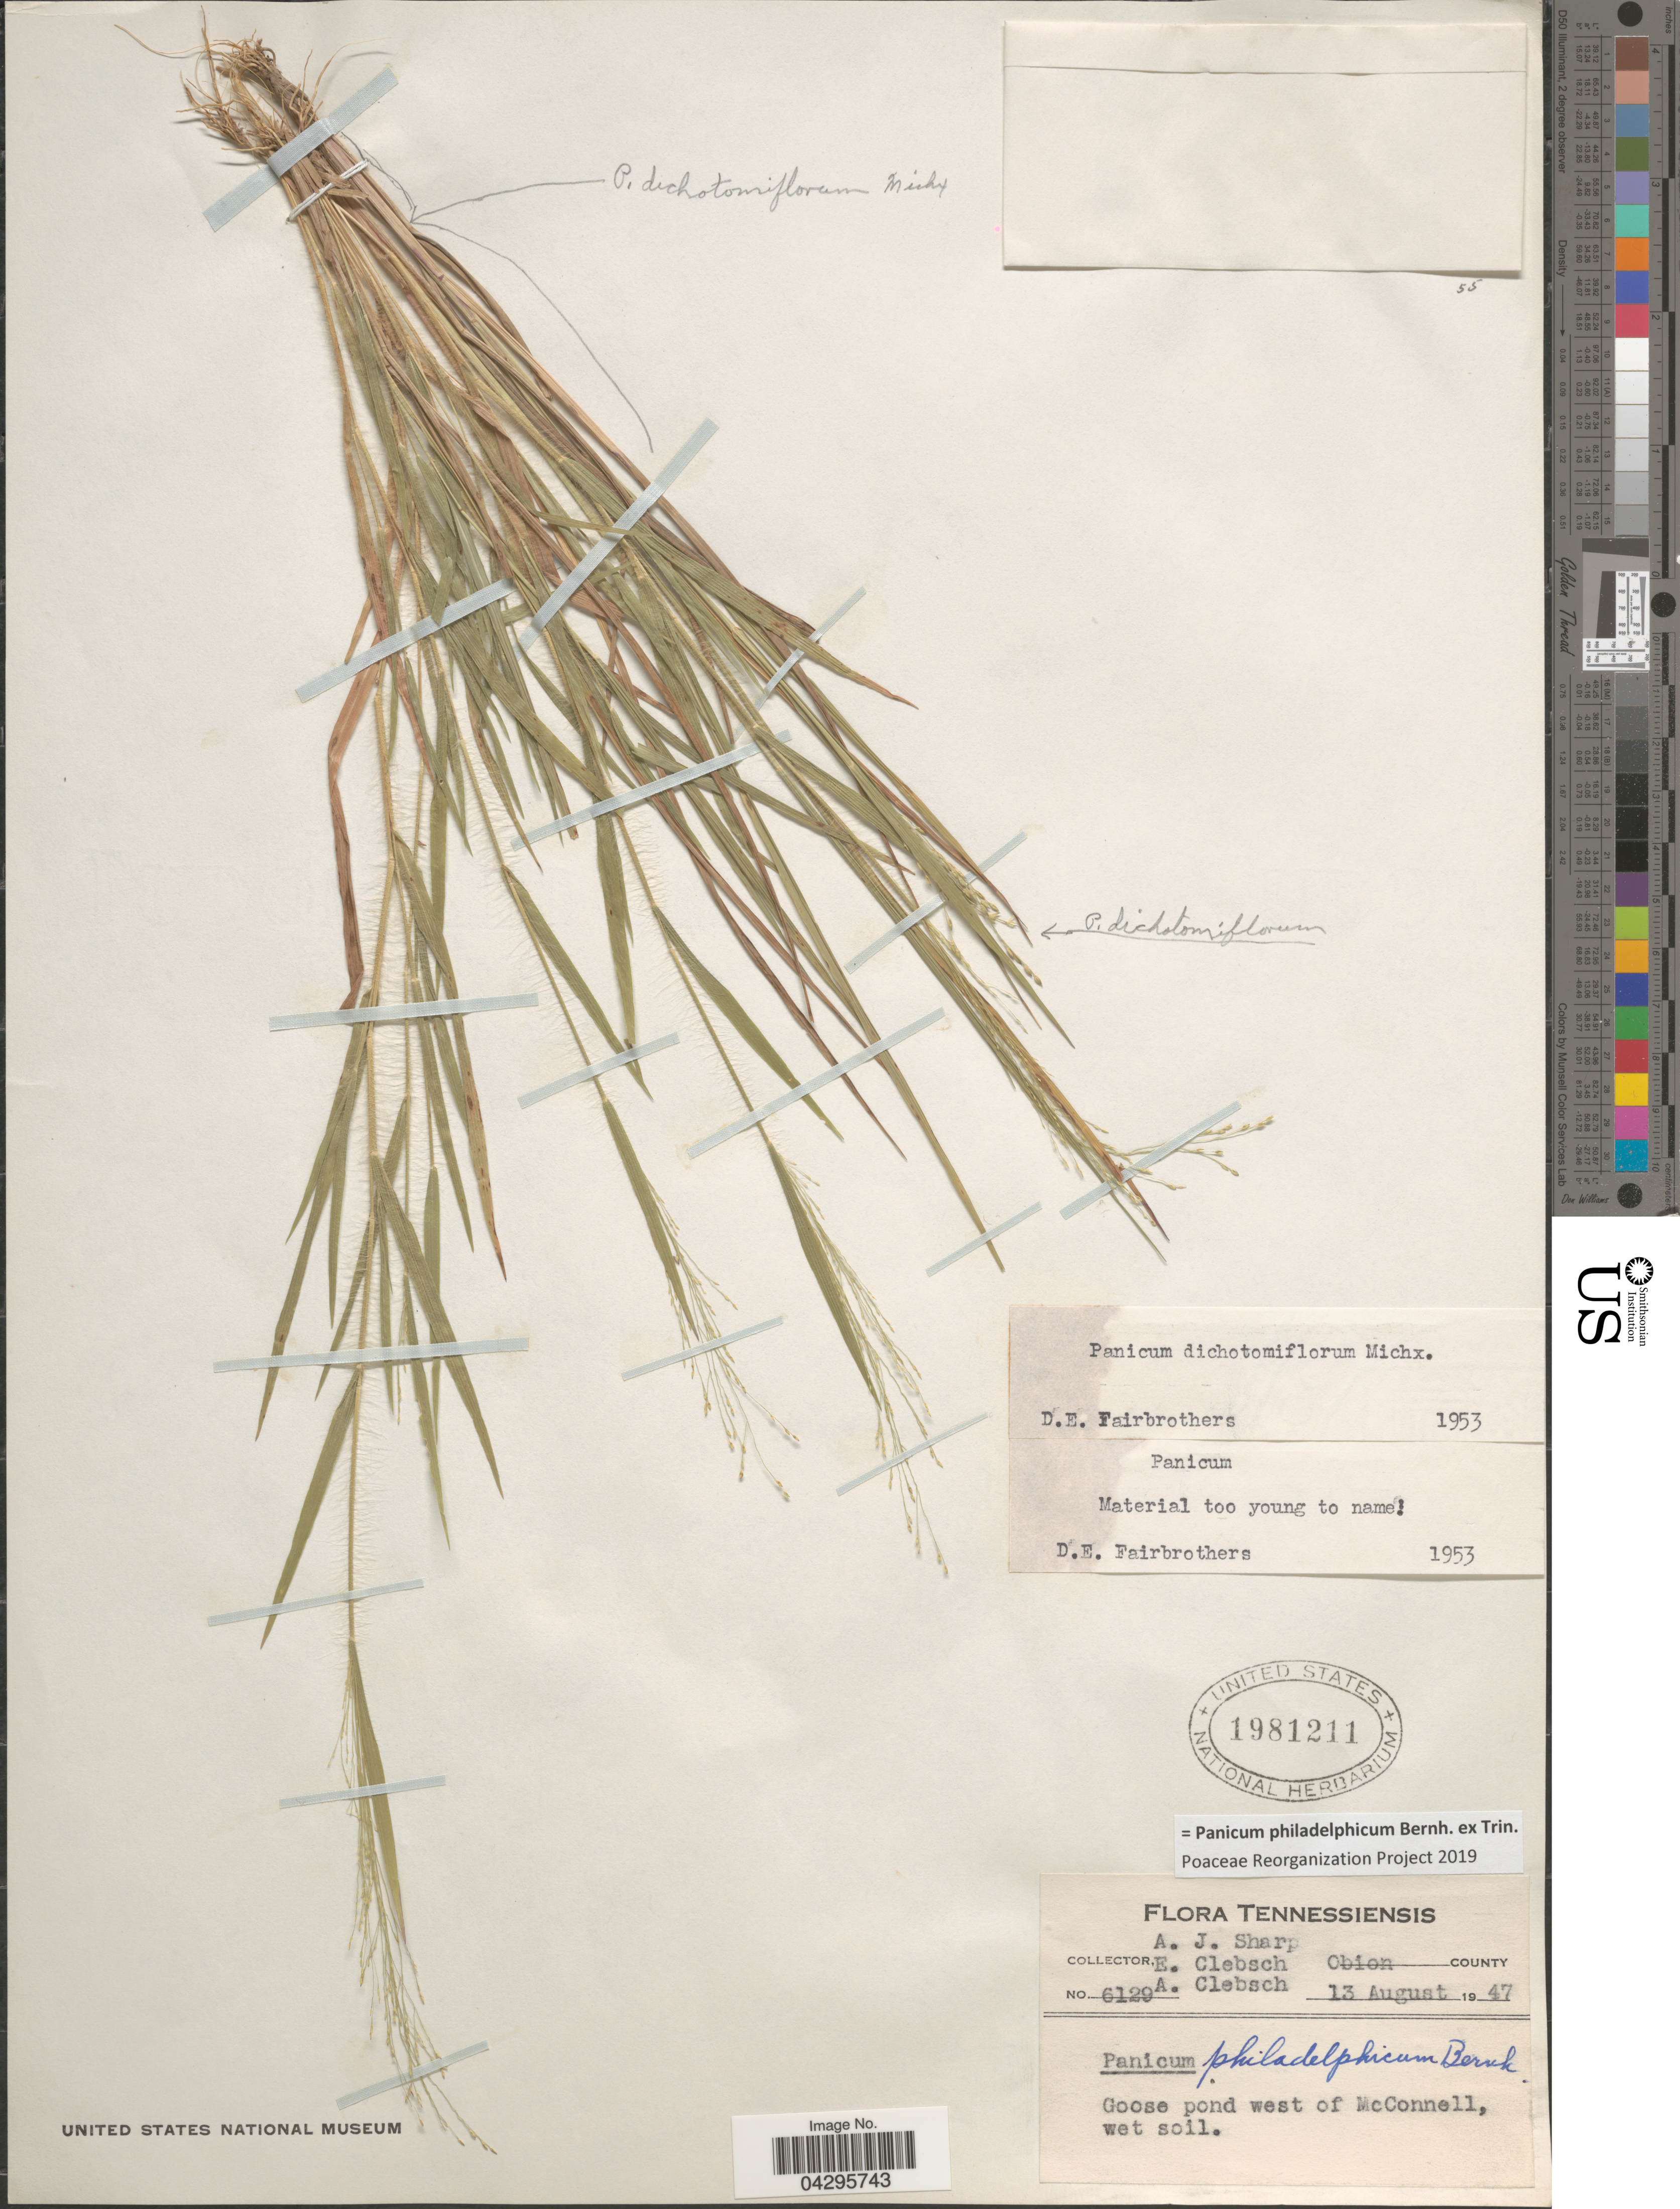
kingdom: Plantae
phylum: Tracheophyta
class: Liliopsida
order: Poales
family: Poaceae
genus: Panicum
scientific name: Panicum philadelphicum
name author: Bernh. ex Trin.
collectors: A. J. Sharp, E. Clebsch & A. Clebsch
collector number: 6129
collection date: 1947-08-13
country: United States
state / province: Tennessee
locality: Obion County. Goose pond west of McConnell, wet soil.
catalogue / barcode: US 1981211